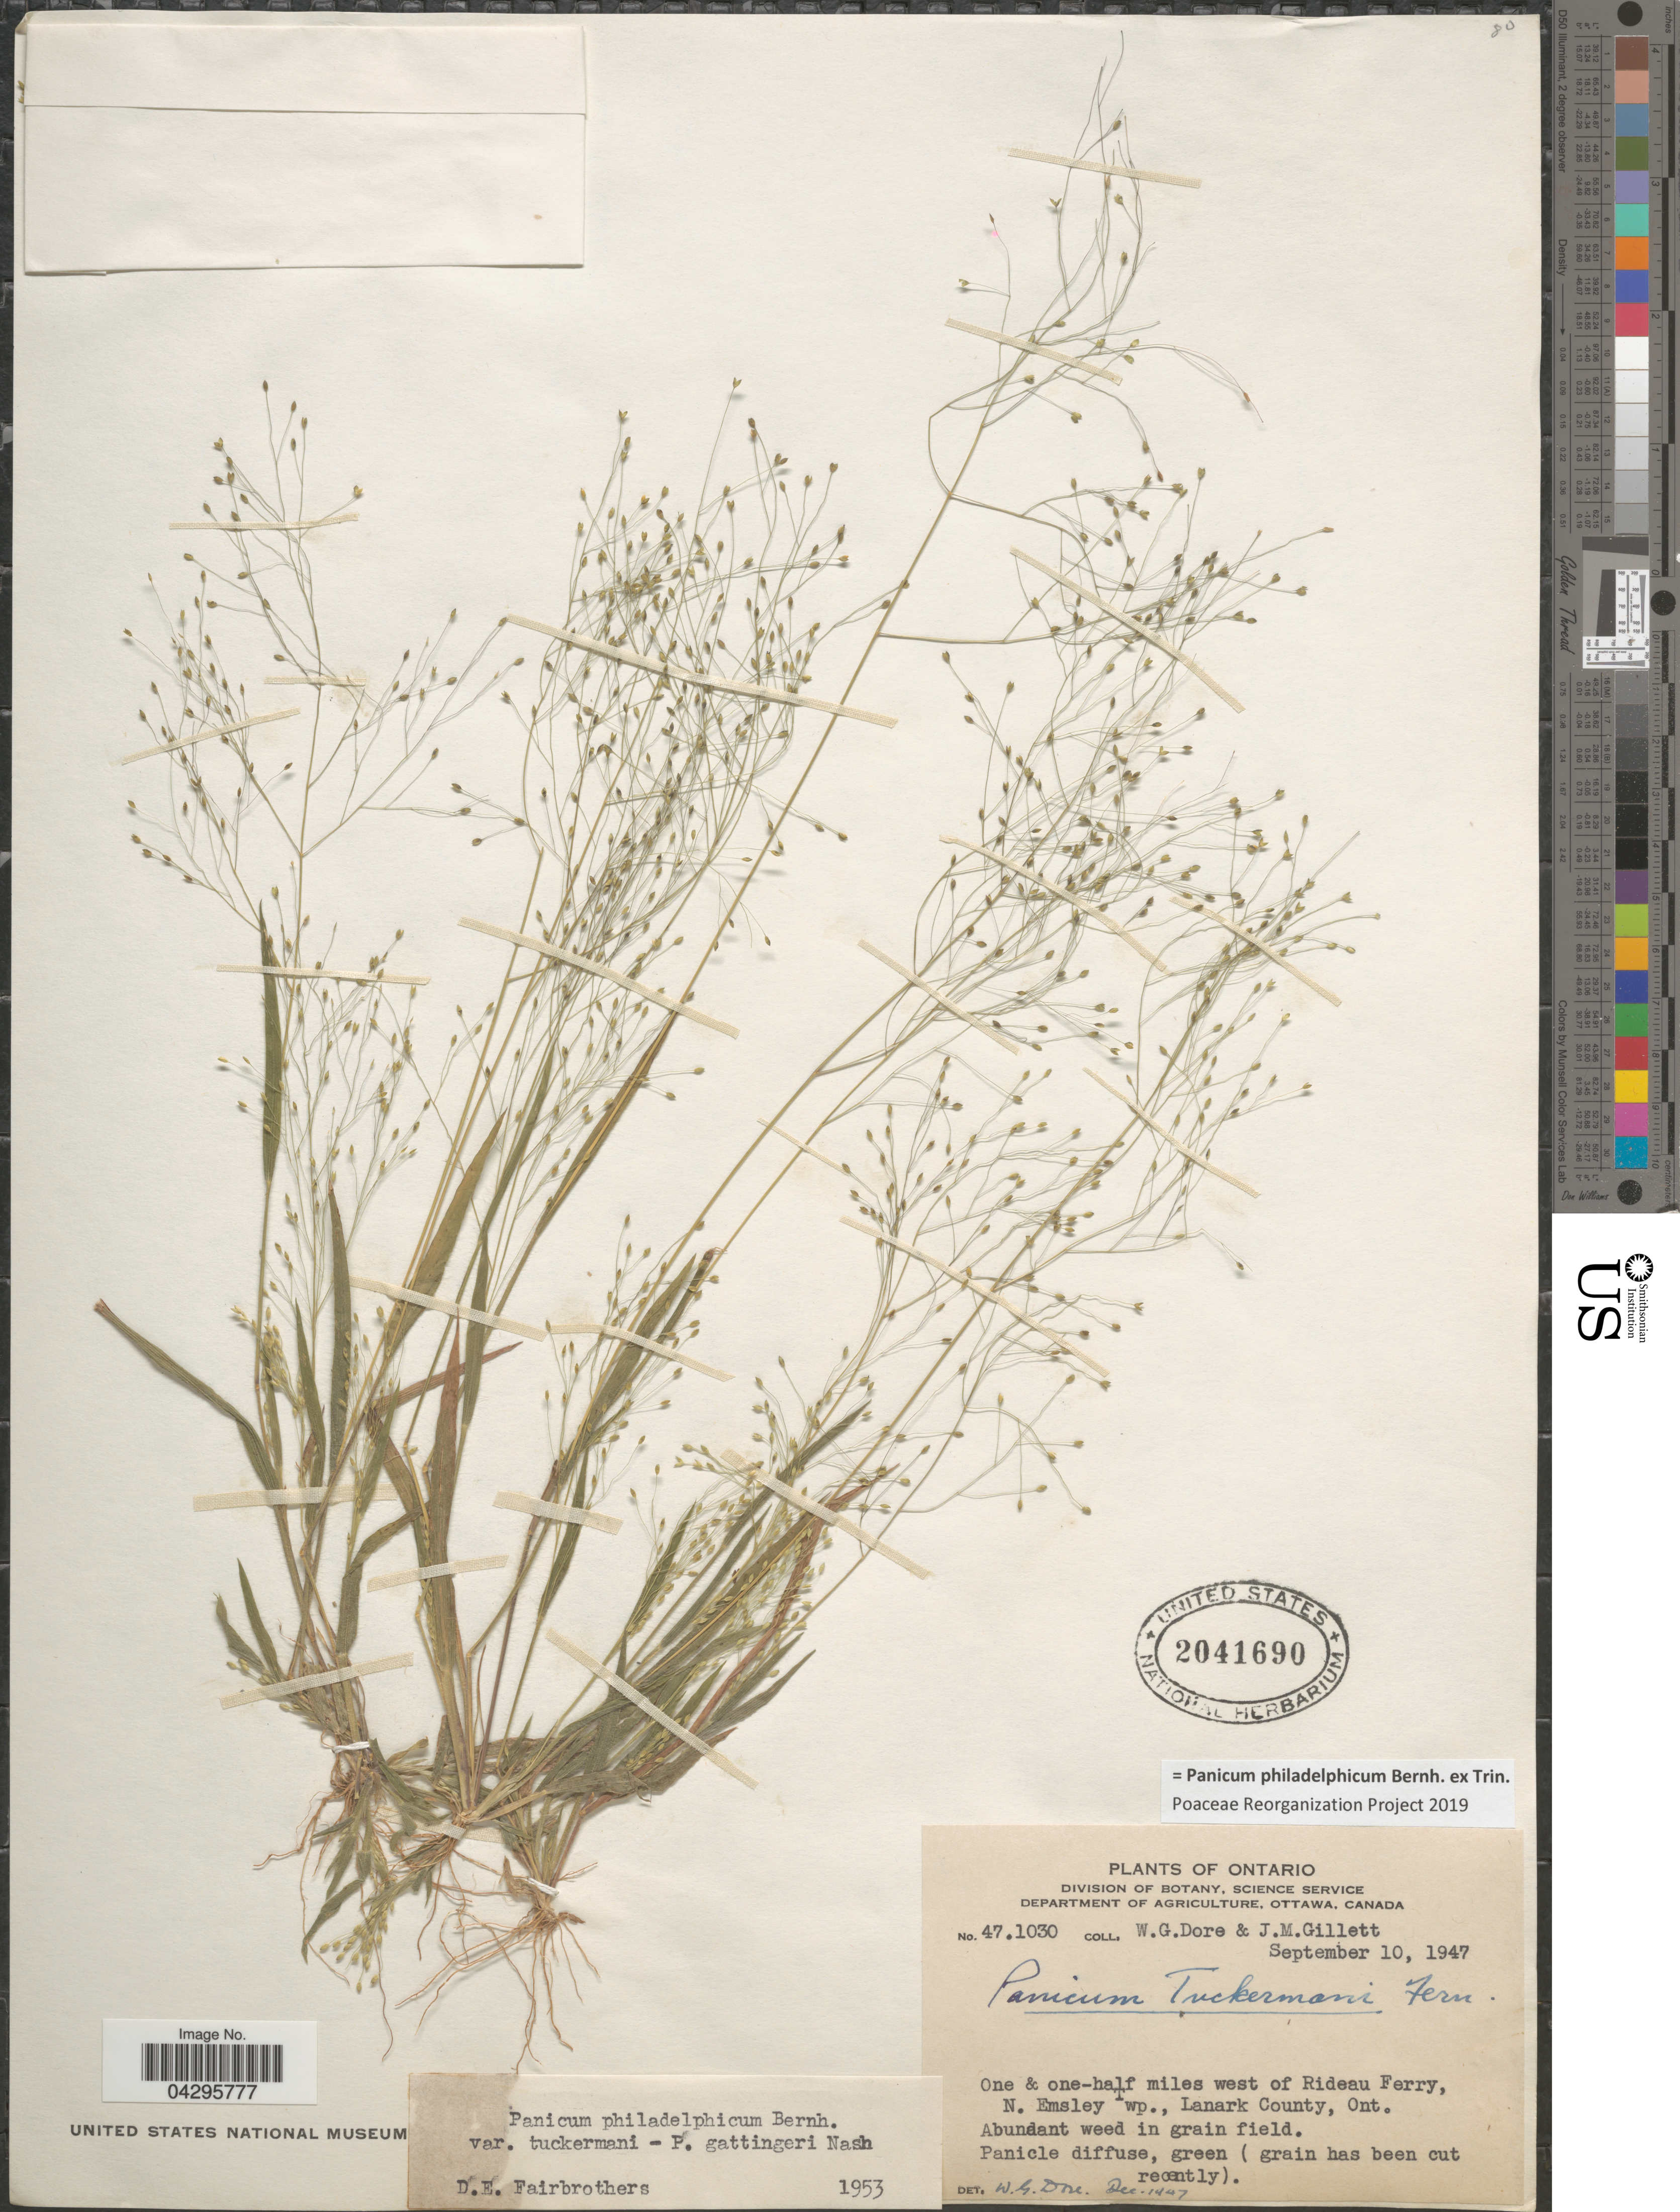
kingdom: Plantae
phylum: Tracheophyta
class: Liliopsida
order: Poales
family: Poaceae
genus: Panicum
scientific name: Panicum philadelphicum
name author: Bernh. ex Trin.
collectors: W. Dore & J. M. Gillett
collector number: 471030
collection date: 1947-09-10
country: Canada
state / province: Ontario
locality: One & one-half miles west of Rideau Ferry, N. Emsley Twp., Lanark County, Ont. Abundant weed in grain field.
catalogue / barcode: US 2041690